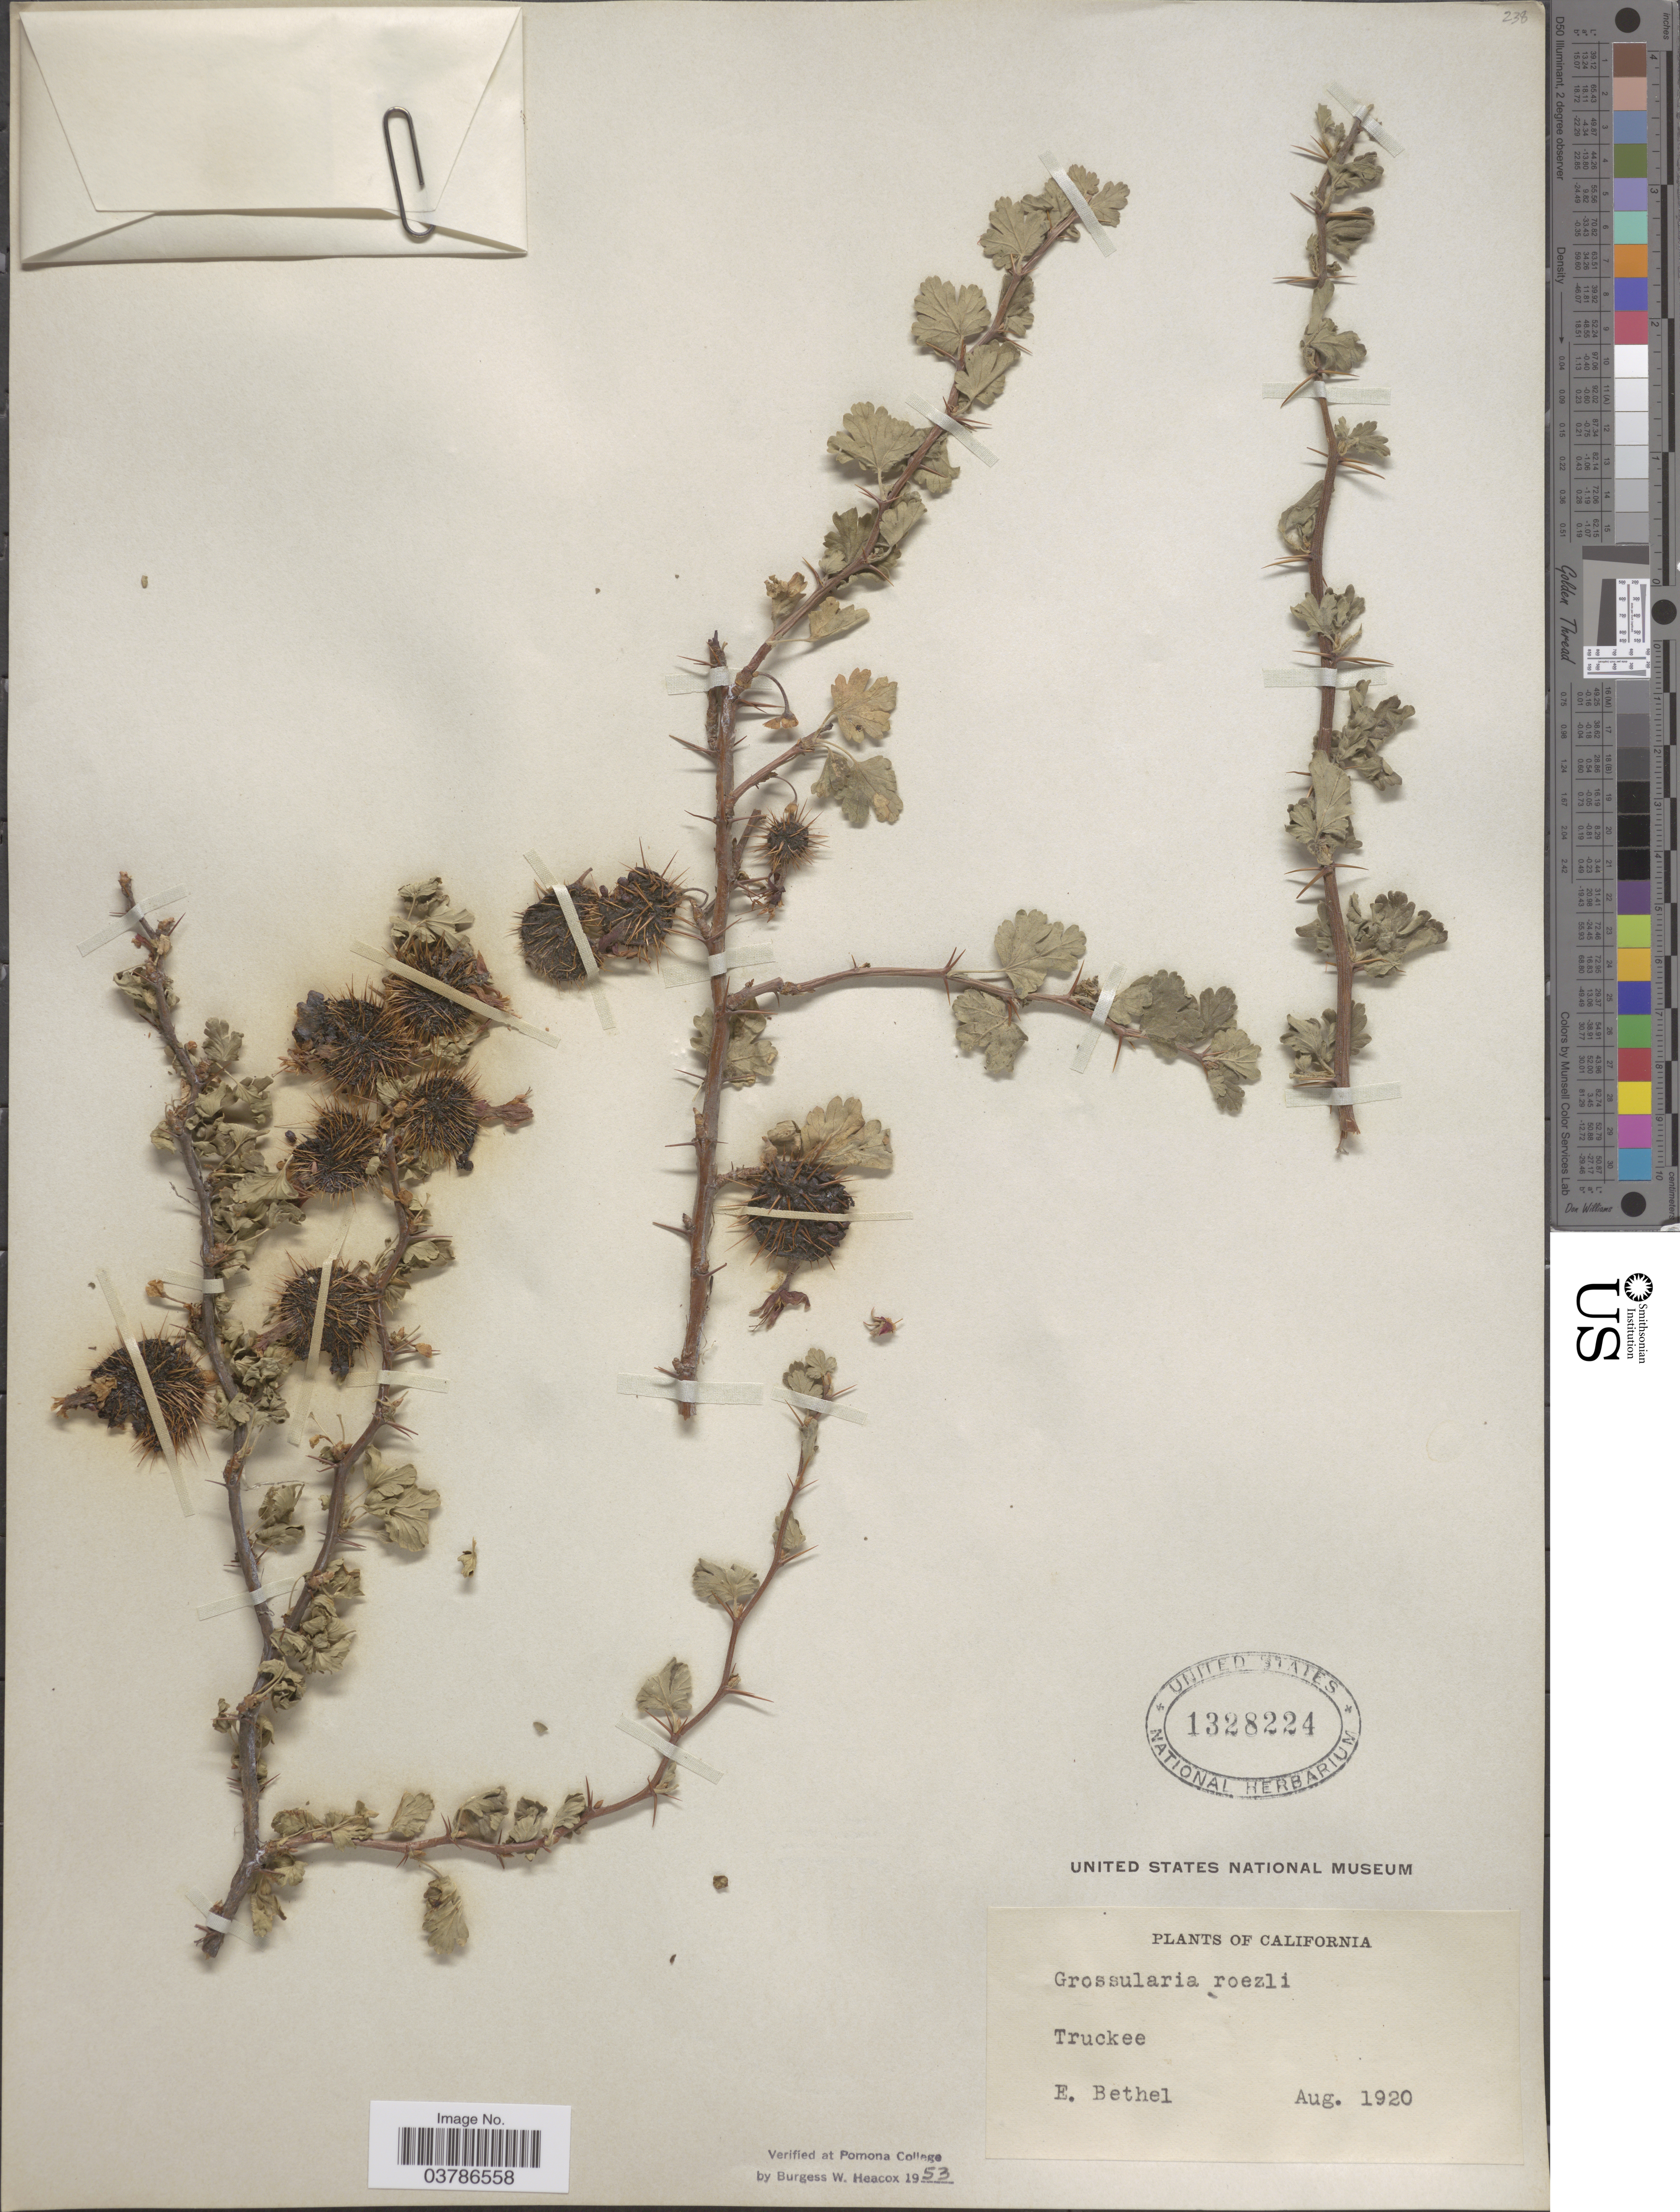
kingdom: Plantae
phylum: Tracheophyta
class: Magnoliopsida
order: Saxifragales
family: Grossulariaceae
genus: Ribes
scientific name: Ribes roezlii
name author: Regel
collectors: E. Bethel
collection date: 1920-08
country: United States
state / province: California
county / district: Nevada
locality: Truckee.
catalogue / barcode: US 1328224